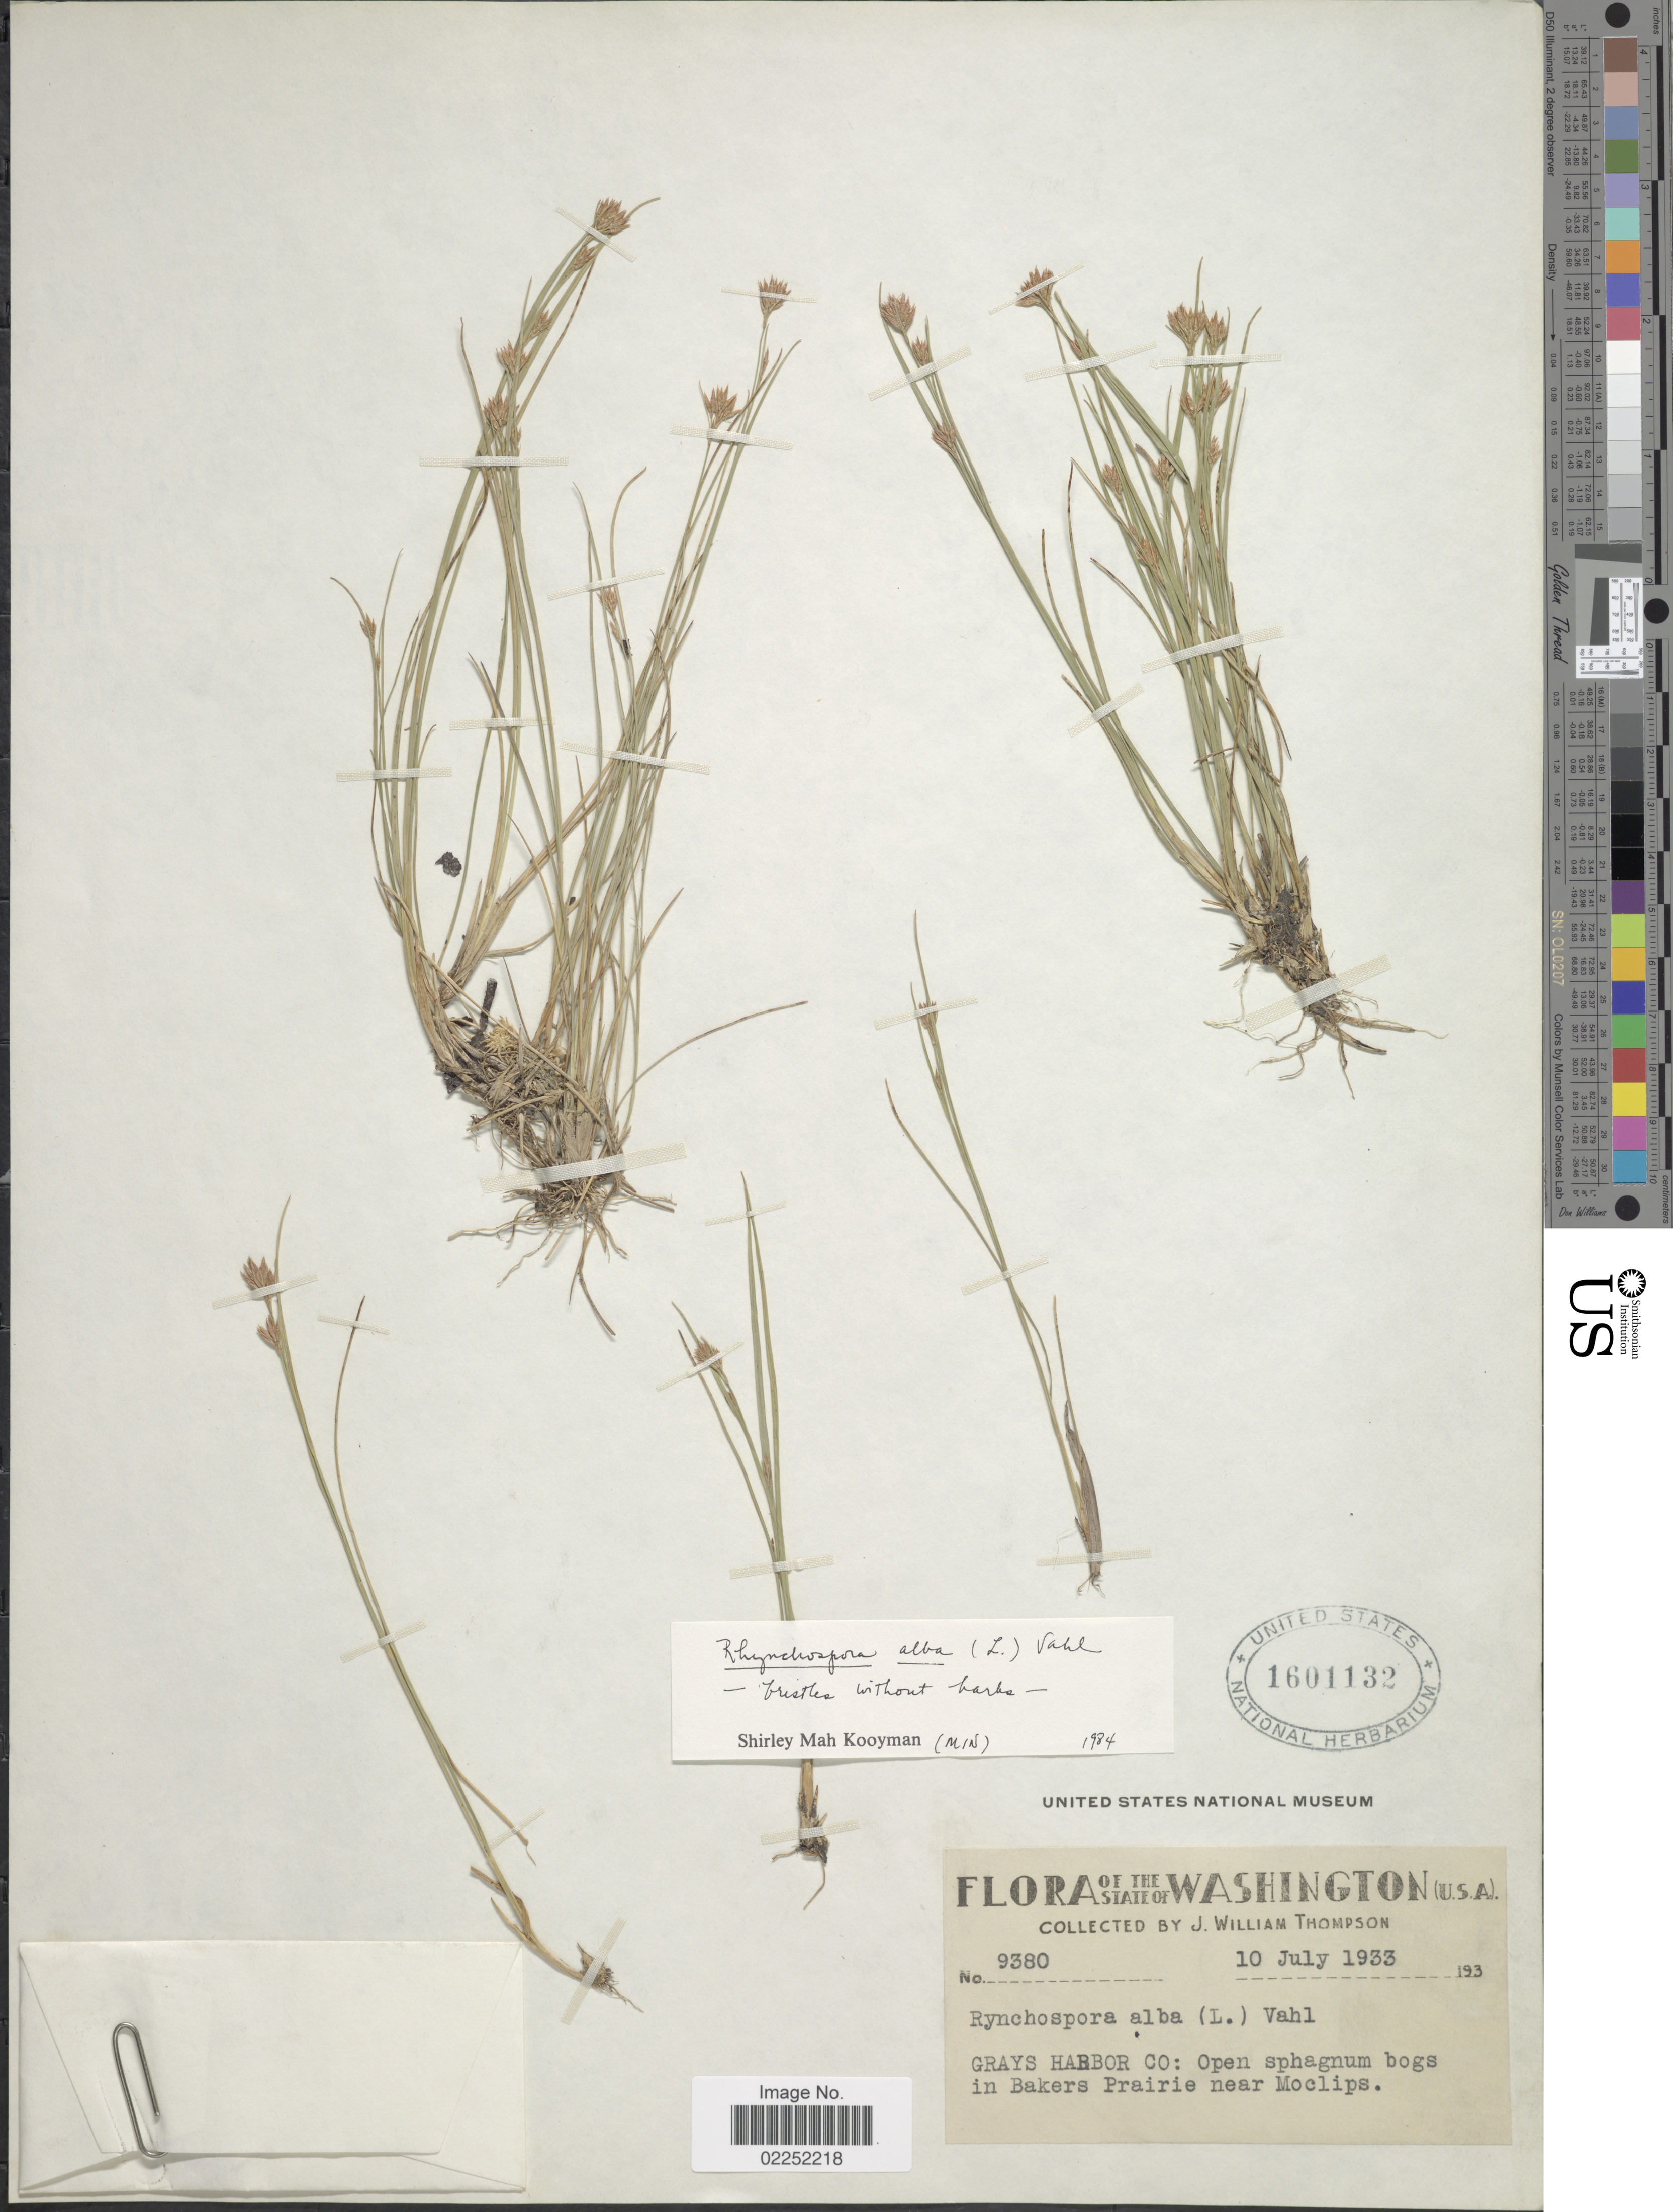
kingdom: Plantae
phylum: Tracheophyta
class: Liliopsida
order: Poales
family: Cyperaceae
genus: Rhynchospora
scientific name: Rhynchospora alba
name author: (L.) Vahl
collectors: J. W. Thompson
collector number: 9380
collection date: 1933-07-10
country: United States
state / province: Washington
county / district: Grays Harbor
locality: Grays Harbor Co: Open sphagnum bogs in Bakers Prairie near Moclips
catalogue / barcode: US 1601132